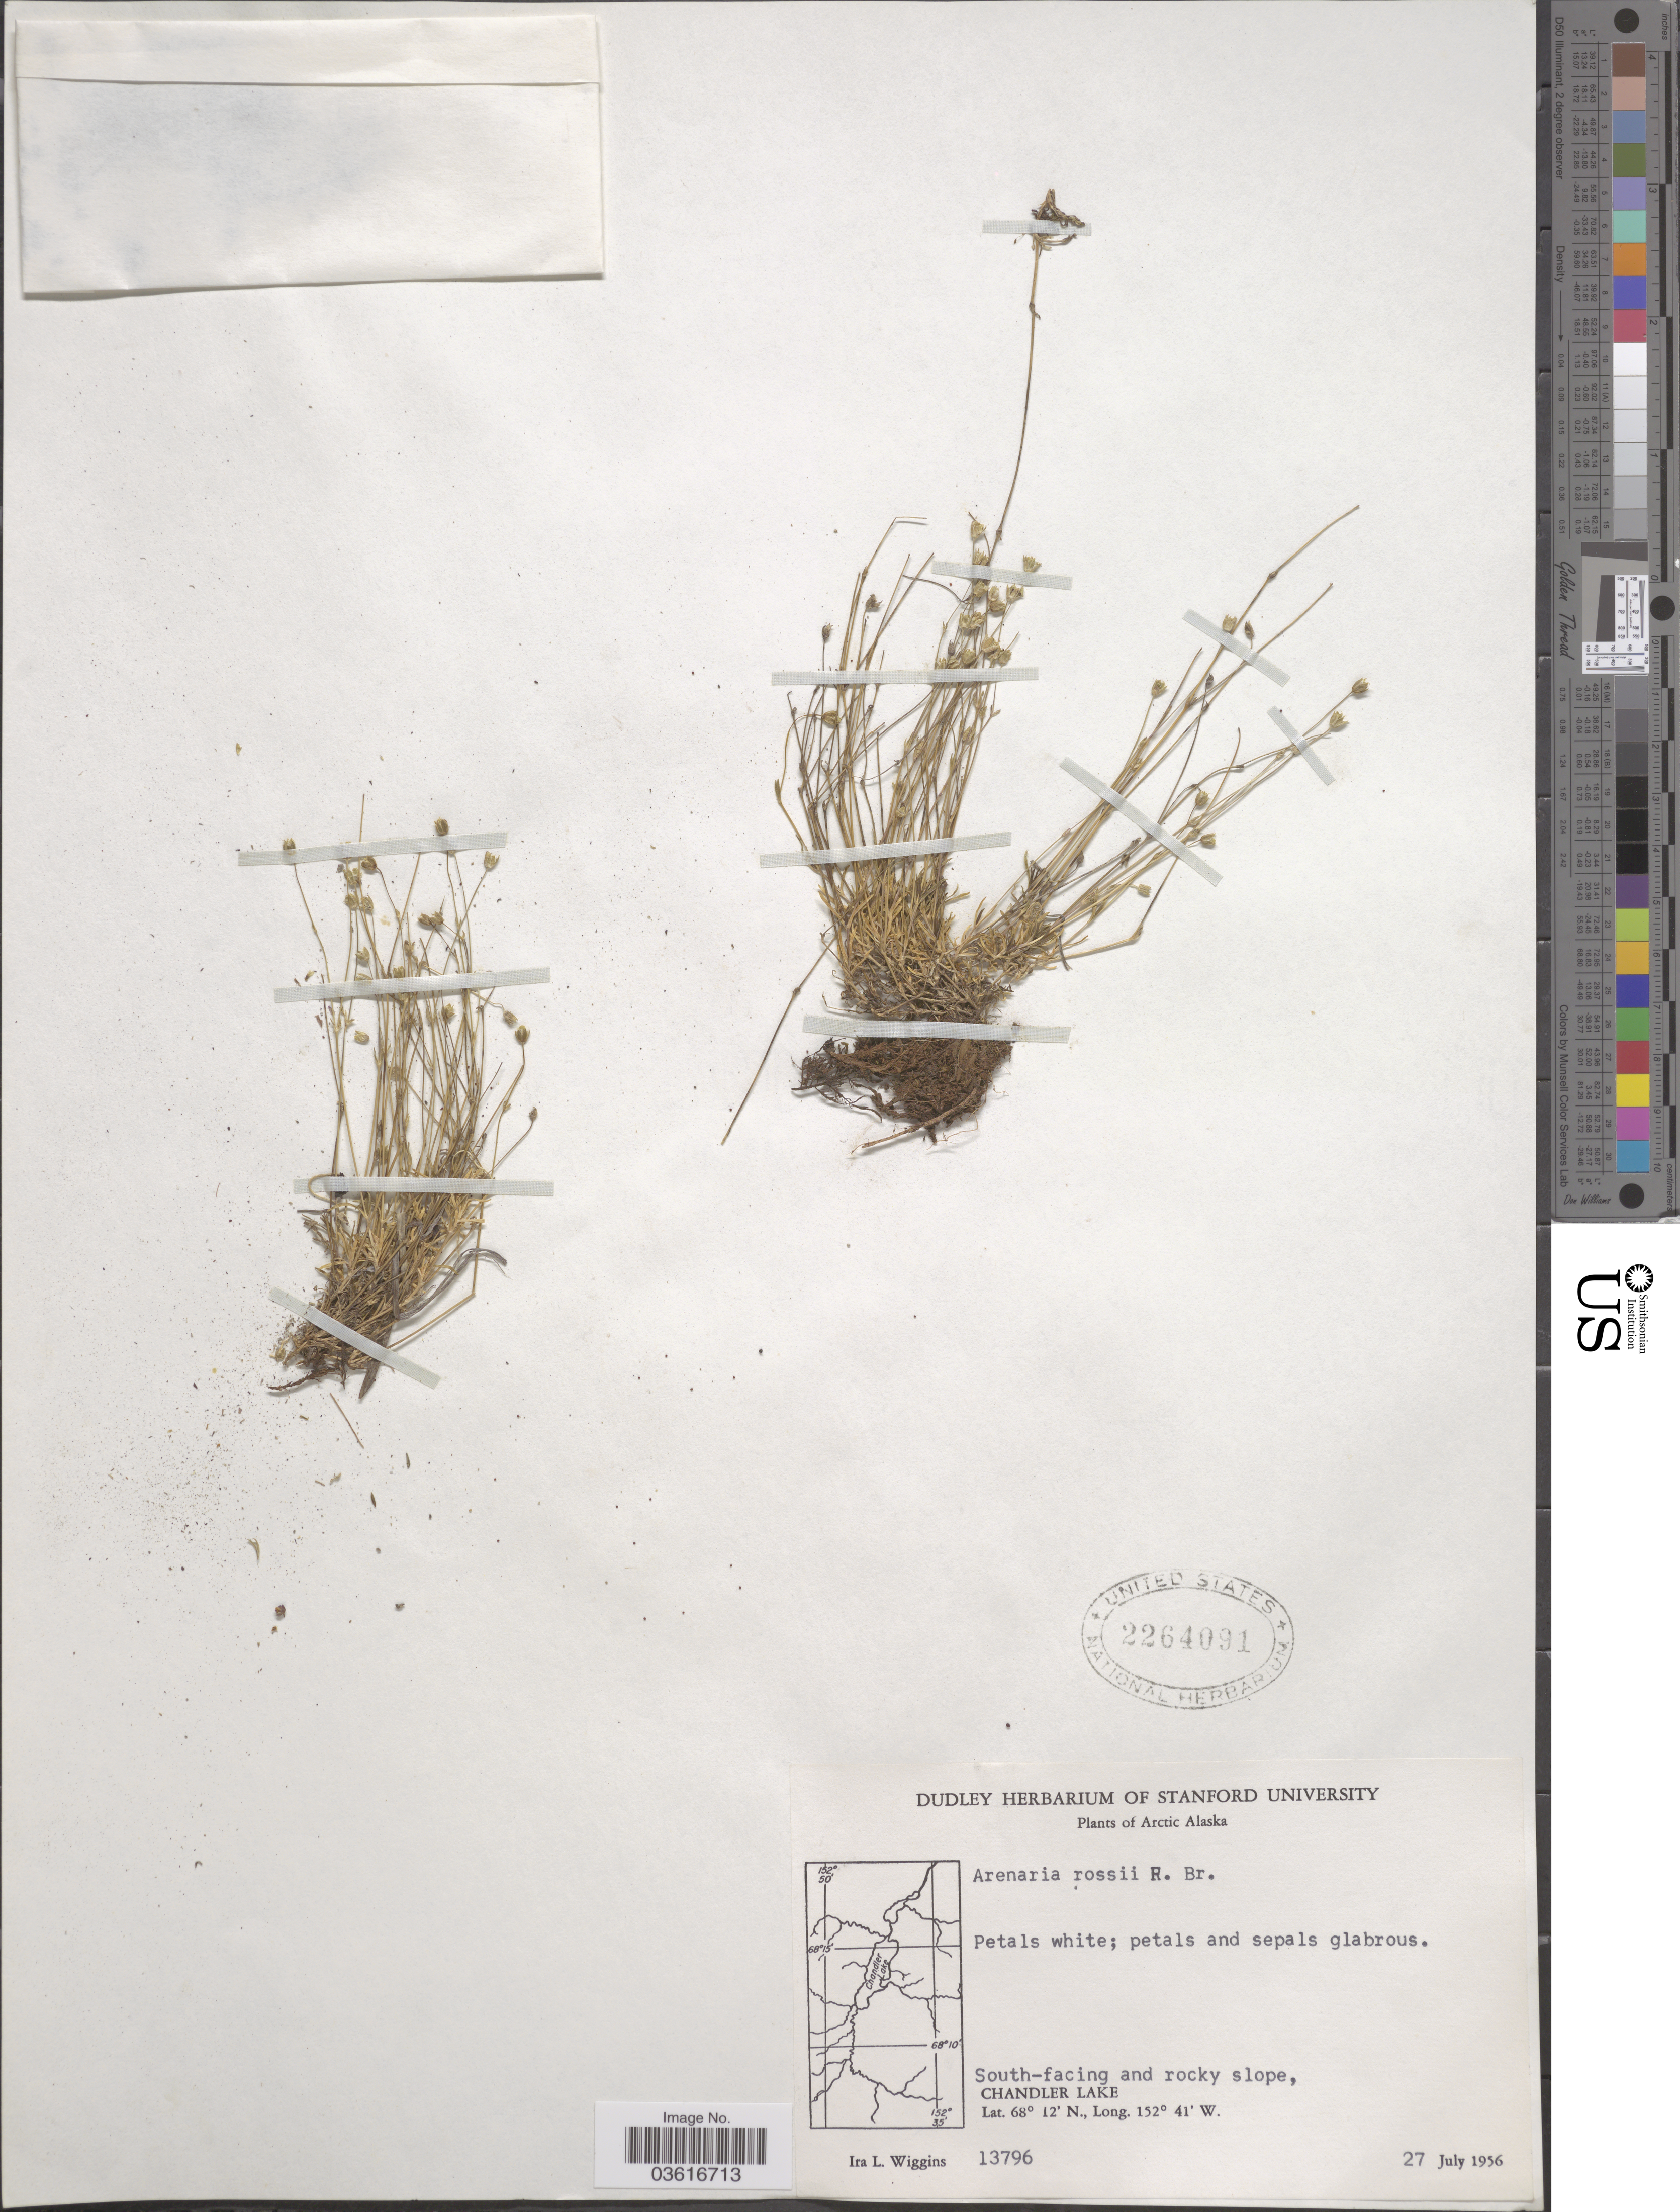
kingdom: Plantae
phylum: Tracheophyta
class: Magnoliopsida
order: Caryophyllales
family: Caryophyllaceae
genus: Minuartia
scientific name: Minuartia rossii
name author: (R. Br. ex Richardson) Graebn.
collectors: I. L. Wiggins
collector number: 13796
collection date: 1956-07-27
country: United States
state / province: Alaska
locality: Arctic. Chandler Lake.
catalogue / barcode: US 2264091